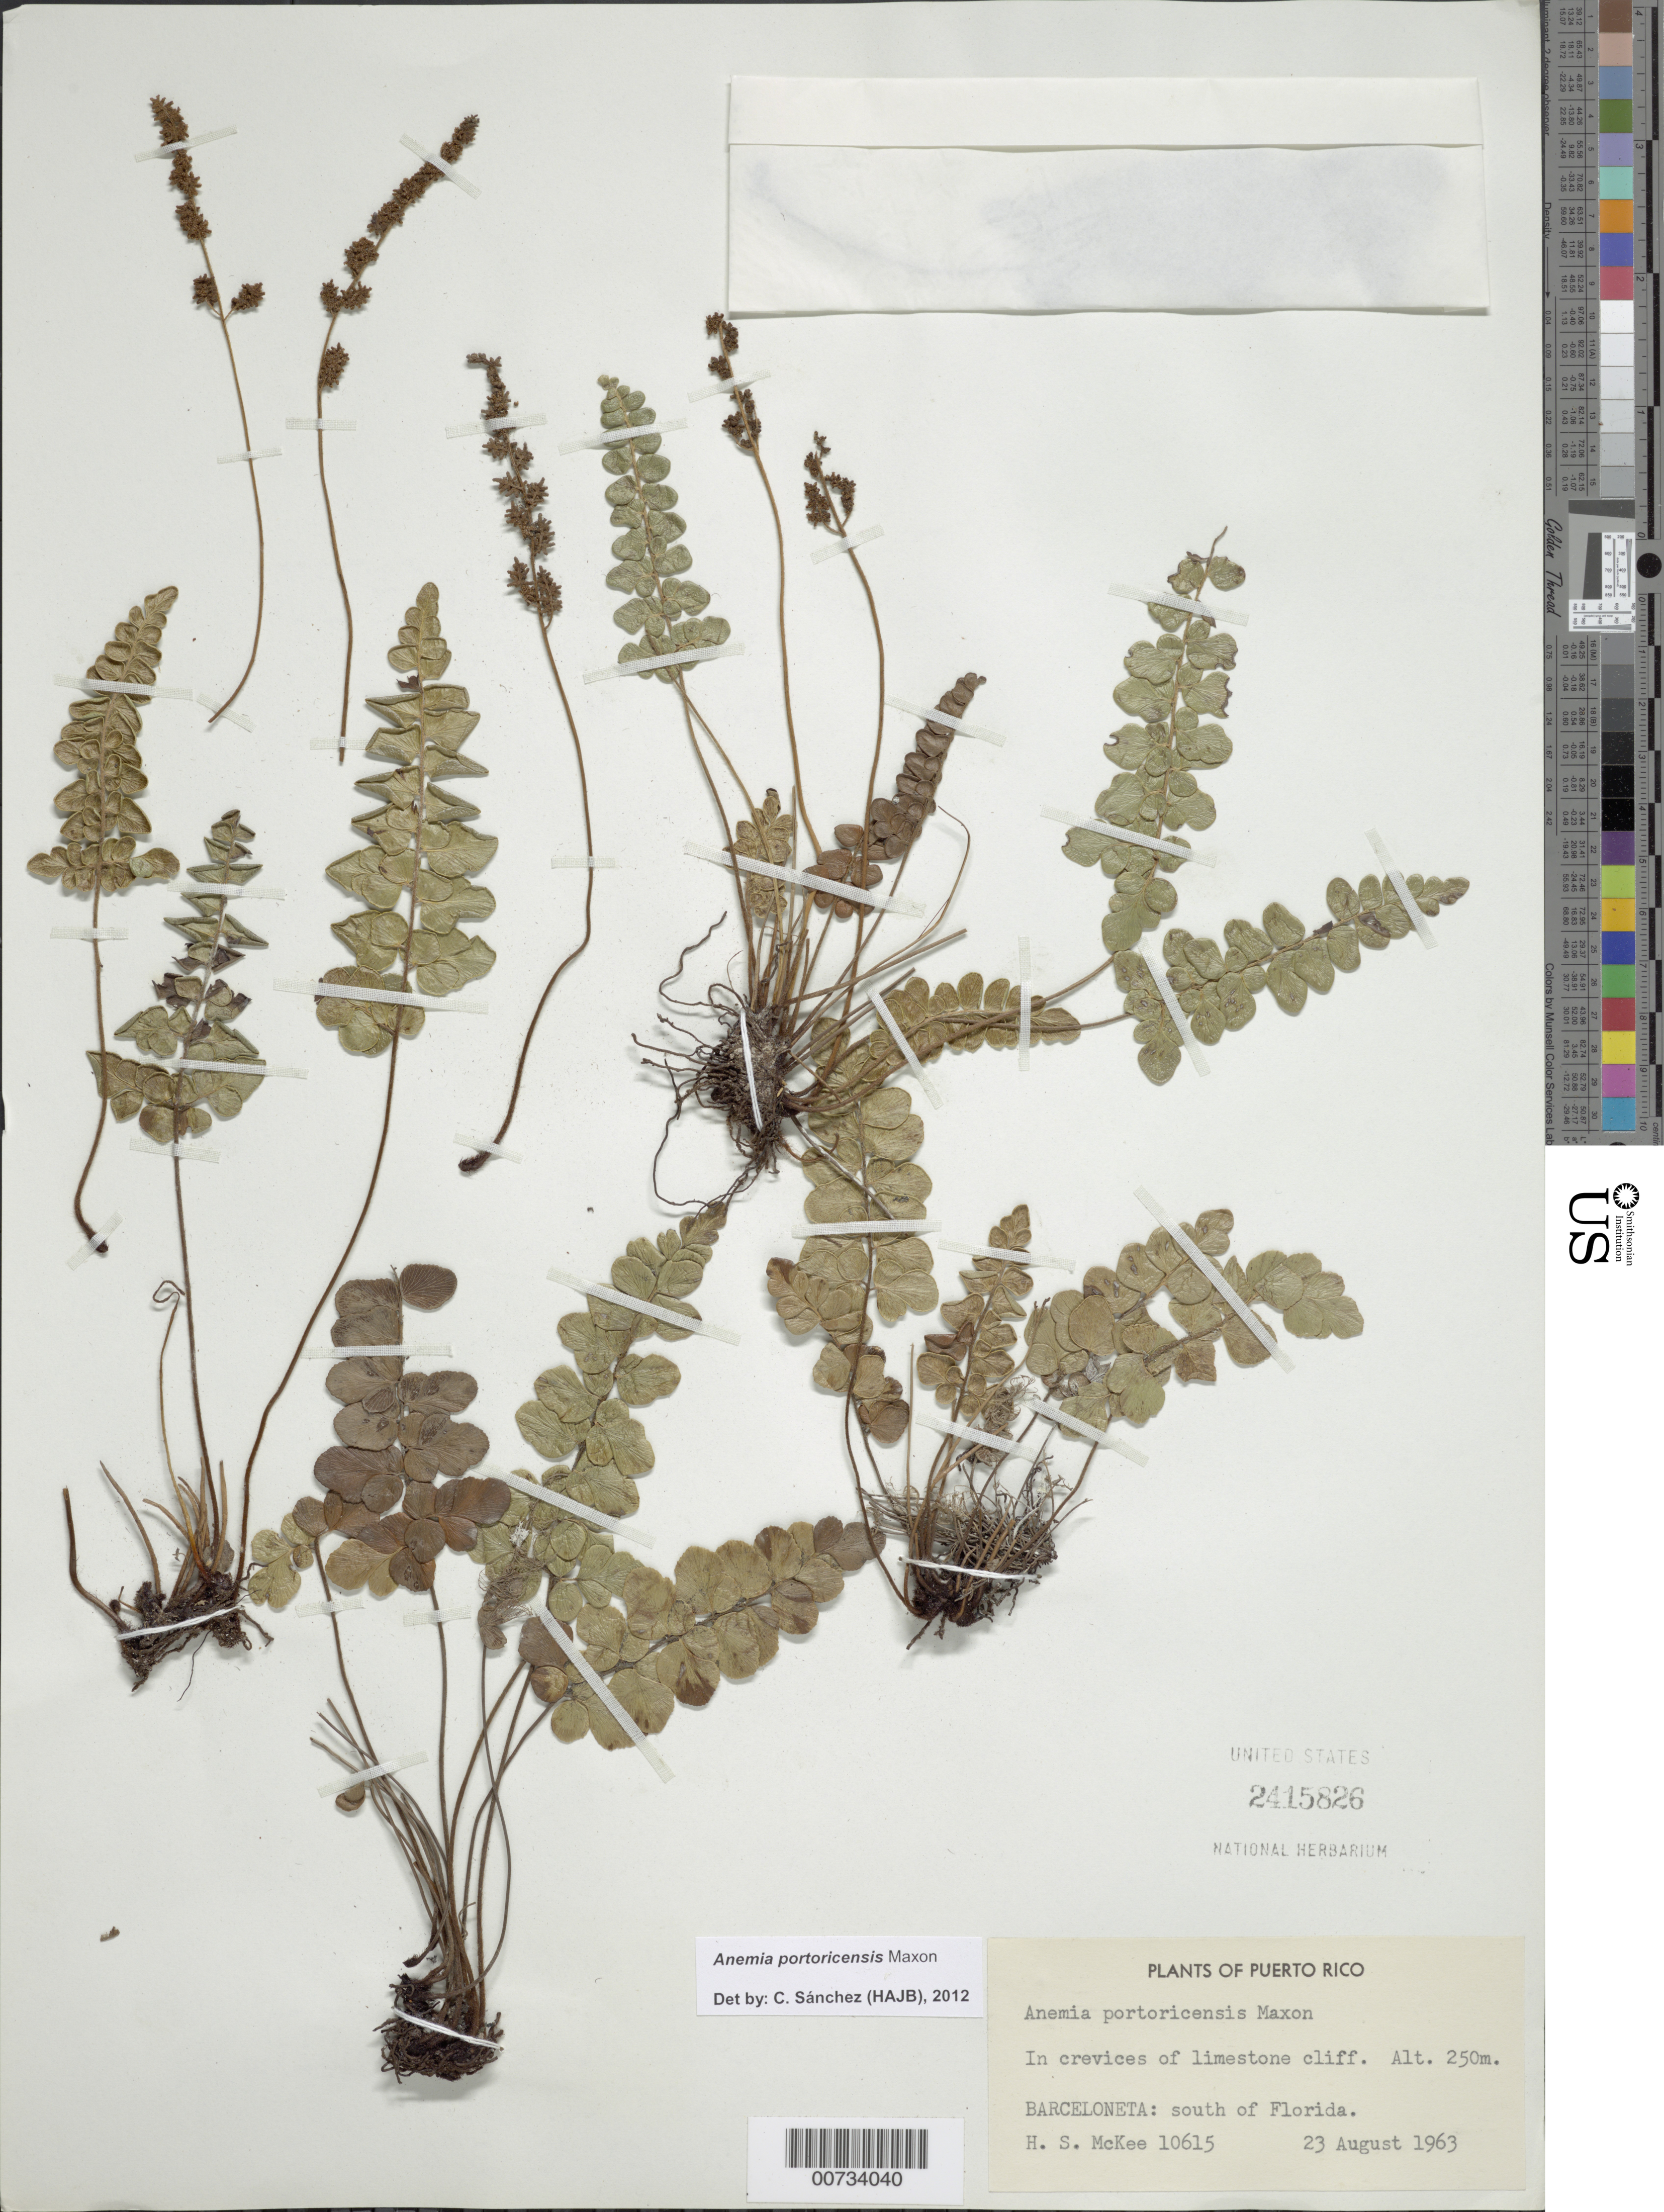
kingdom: Plantae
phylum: Tracheophyta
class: Polypodiopsida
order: Schizaeales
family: Anemiaceae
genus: Anemia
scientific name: Anemia portoricensis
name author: Maxon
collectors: H. S. McKee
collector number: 10615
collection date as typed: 23 Aug 1963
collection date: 1963-08-23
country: Puerto Rico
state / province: Barceloneta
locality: Barceloneta: S of Florida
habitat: In crevices of limestone cliff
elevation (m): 250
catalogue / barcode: US 2415826